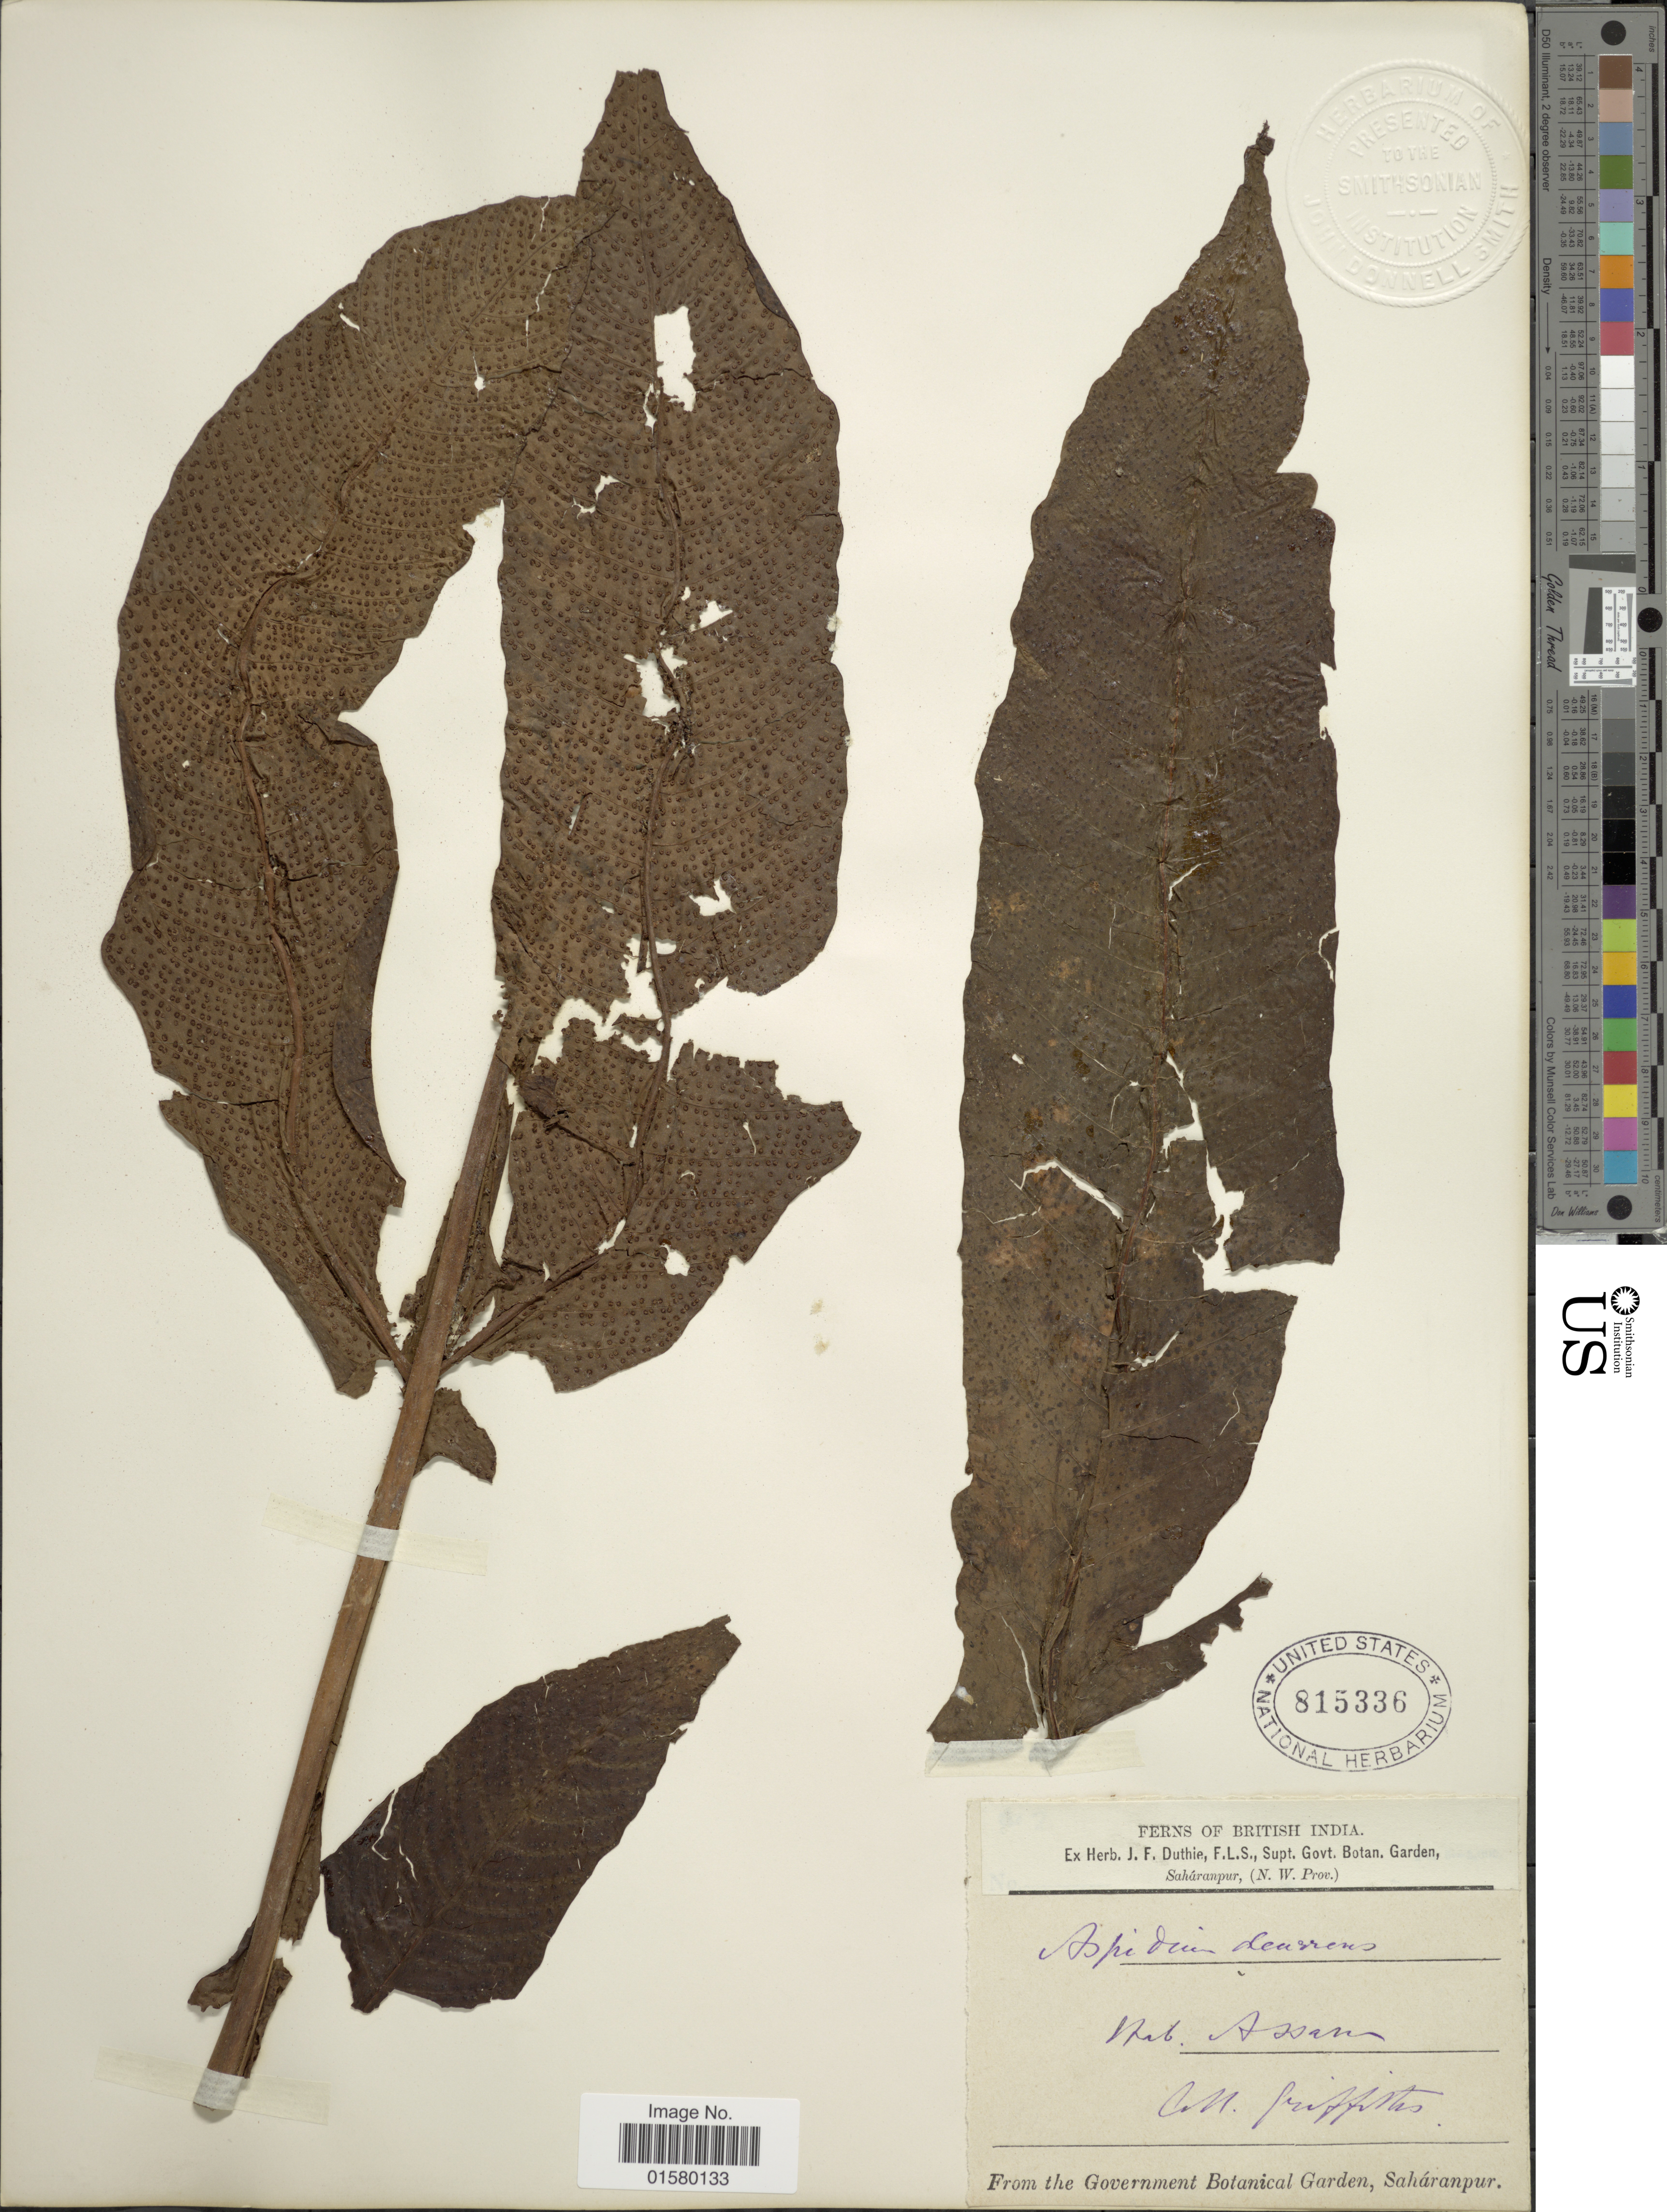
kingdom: Plantae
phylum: Tracheophyta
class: Polypodiopsida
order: Polypodiales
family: Tectariaceae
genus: Tectaria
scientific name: Tectaria decurrens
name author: (Presel.) Copel. in Elmer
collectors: -- Griffiths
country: India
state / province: Assam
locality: British India, Assam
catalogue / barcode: US 815336